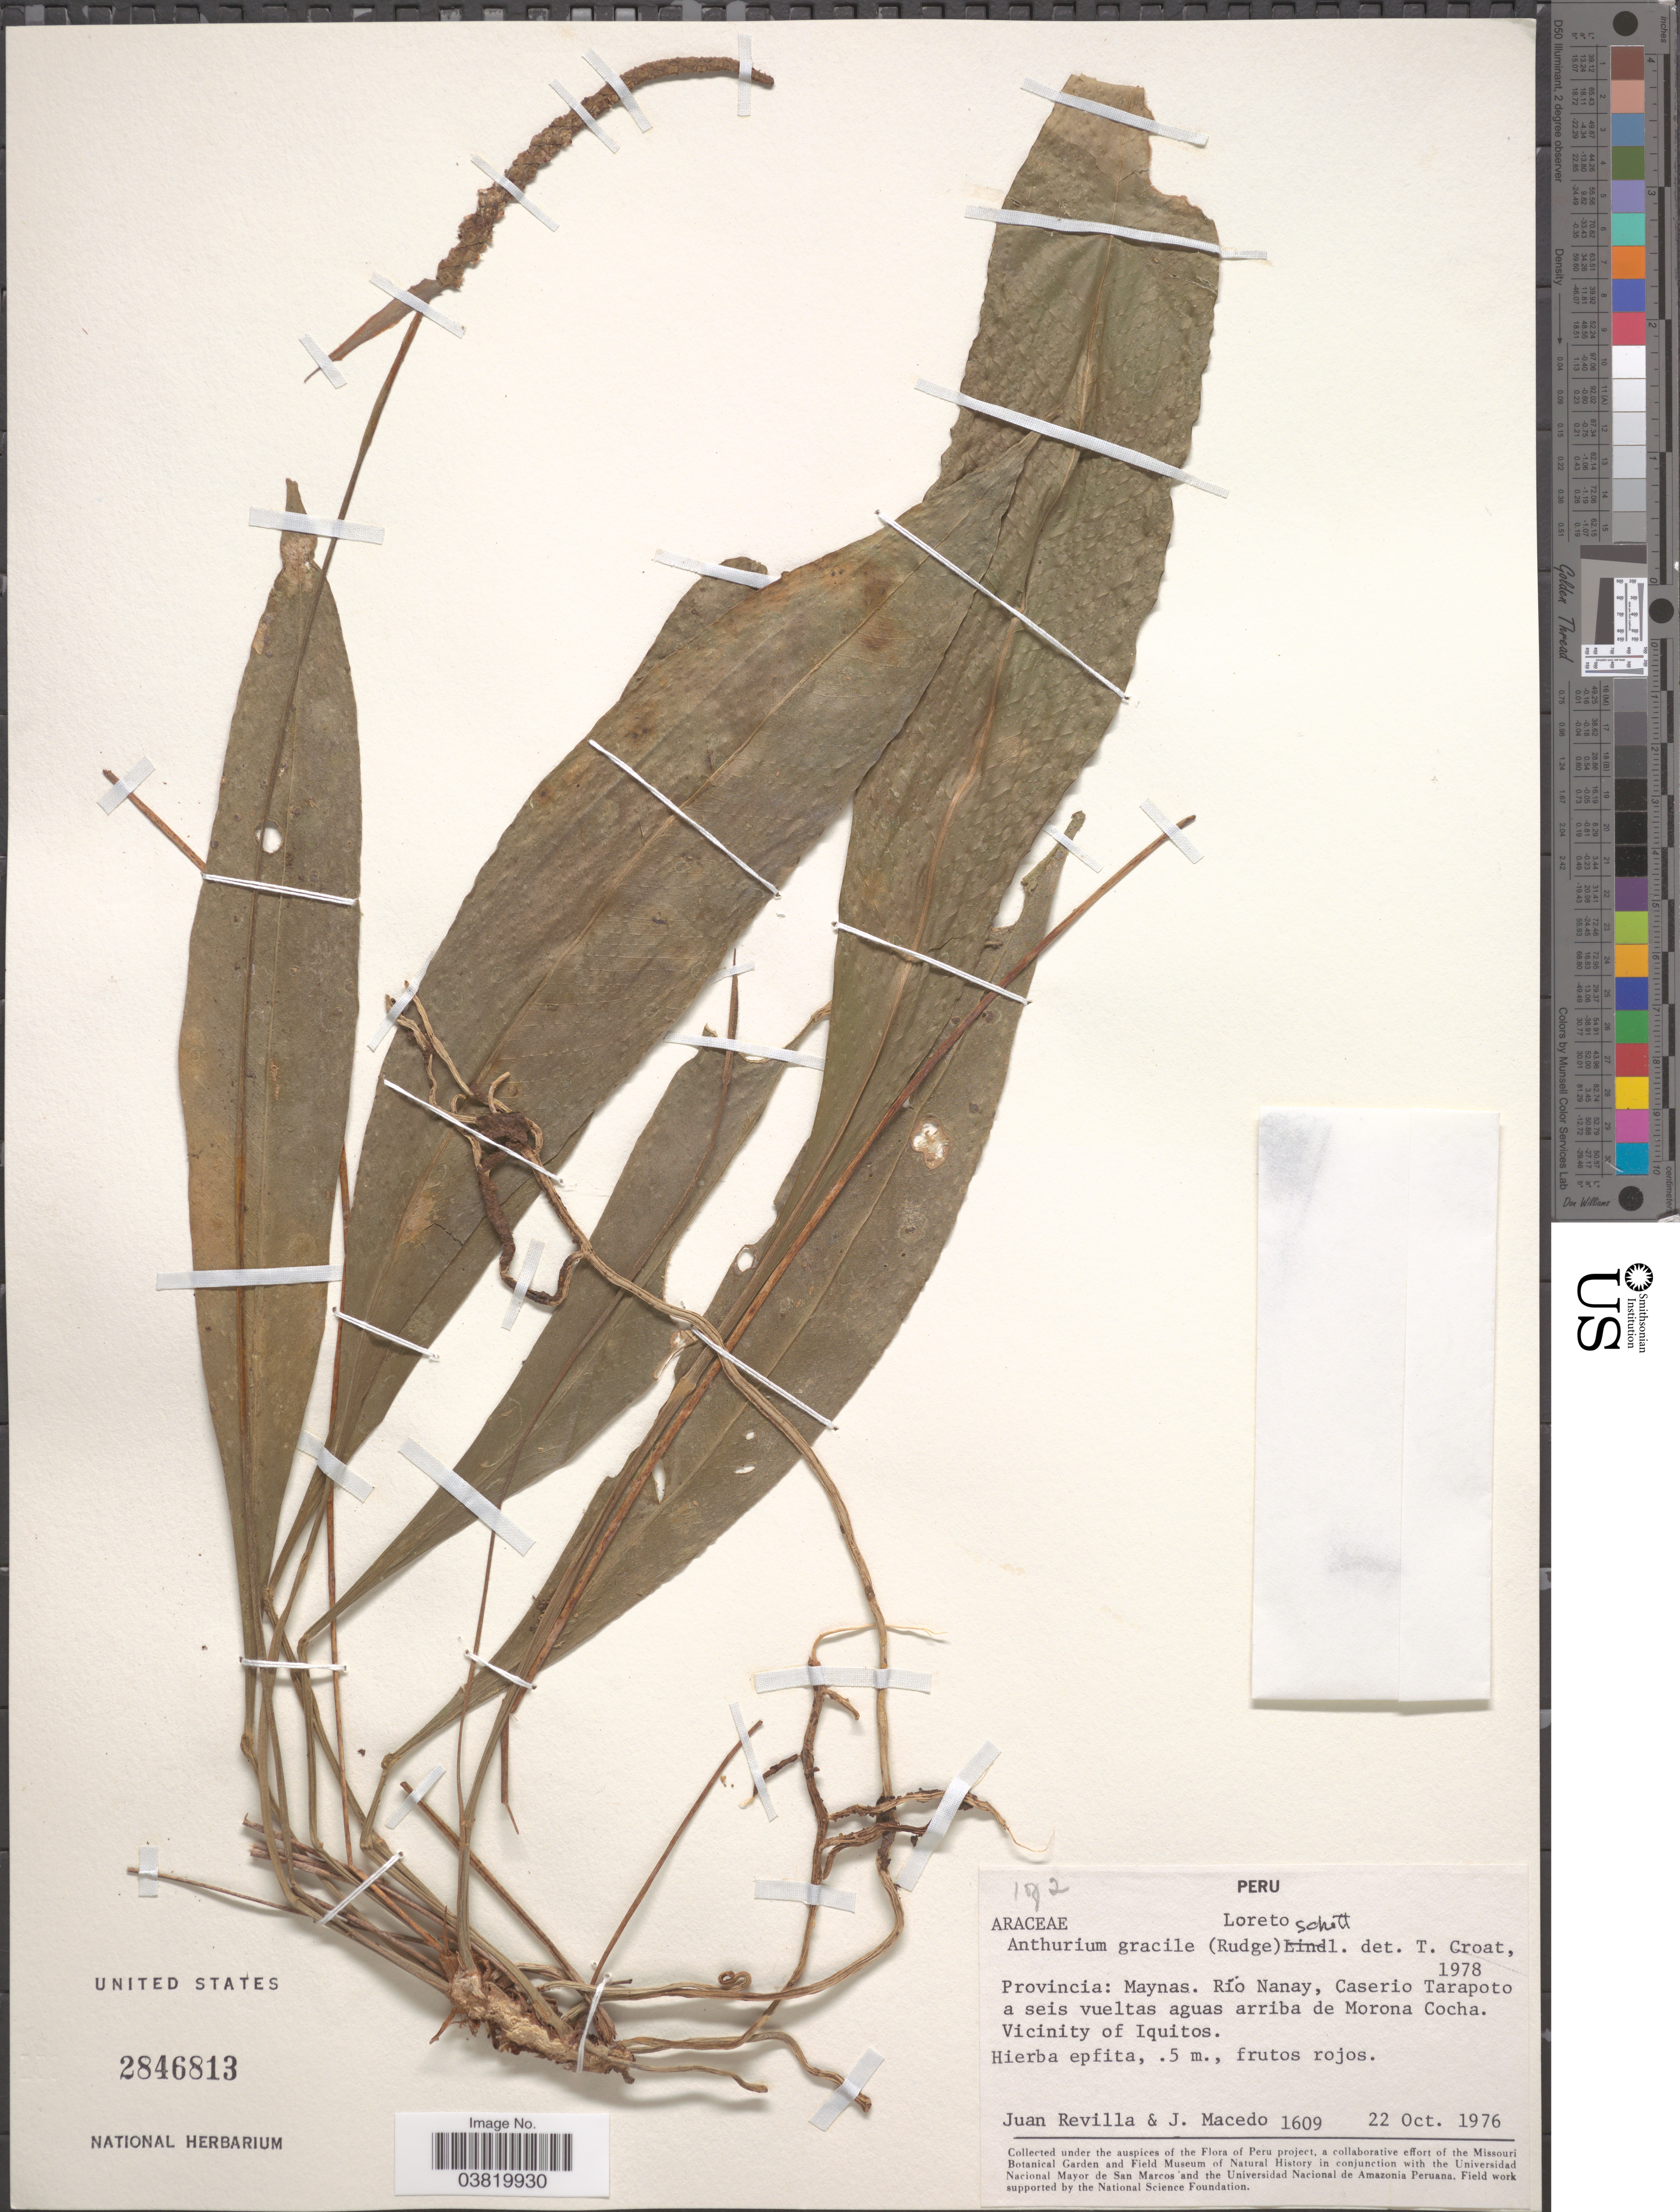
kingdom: Plantae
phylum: Tracheophyta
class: Liliopsida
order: Alismatales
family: Araceae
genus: Anthurium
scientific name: Anthurium gracile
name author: (Rudge) Schott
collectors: J. Revilla & J. Macedo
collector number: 1609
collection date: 1976-10-22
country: Peru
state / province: Loreto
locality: Provincia: Maynas. Río Nanay, Caserio Tarapoto a seis vueltas aguas arriba de Morona Cocha. Vicinity of Iquitos.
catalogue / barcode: US 2846813